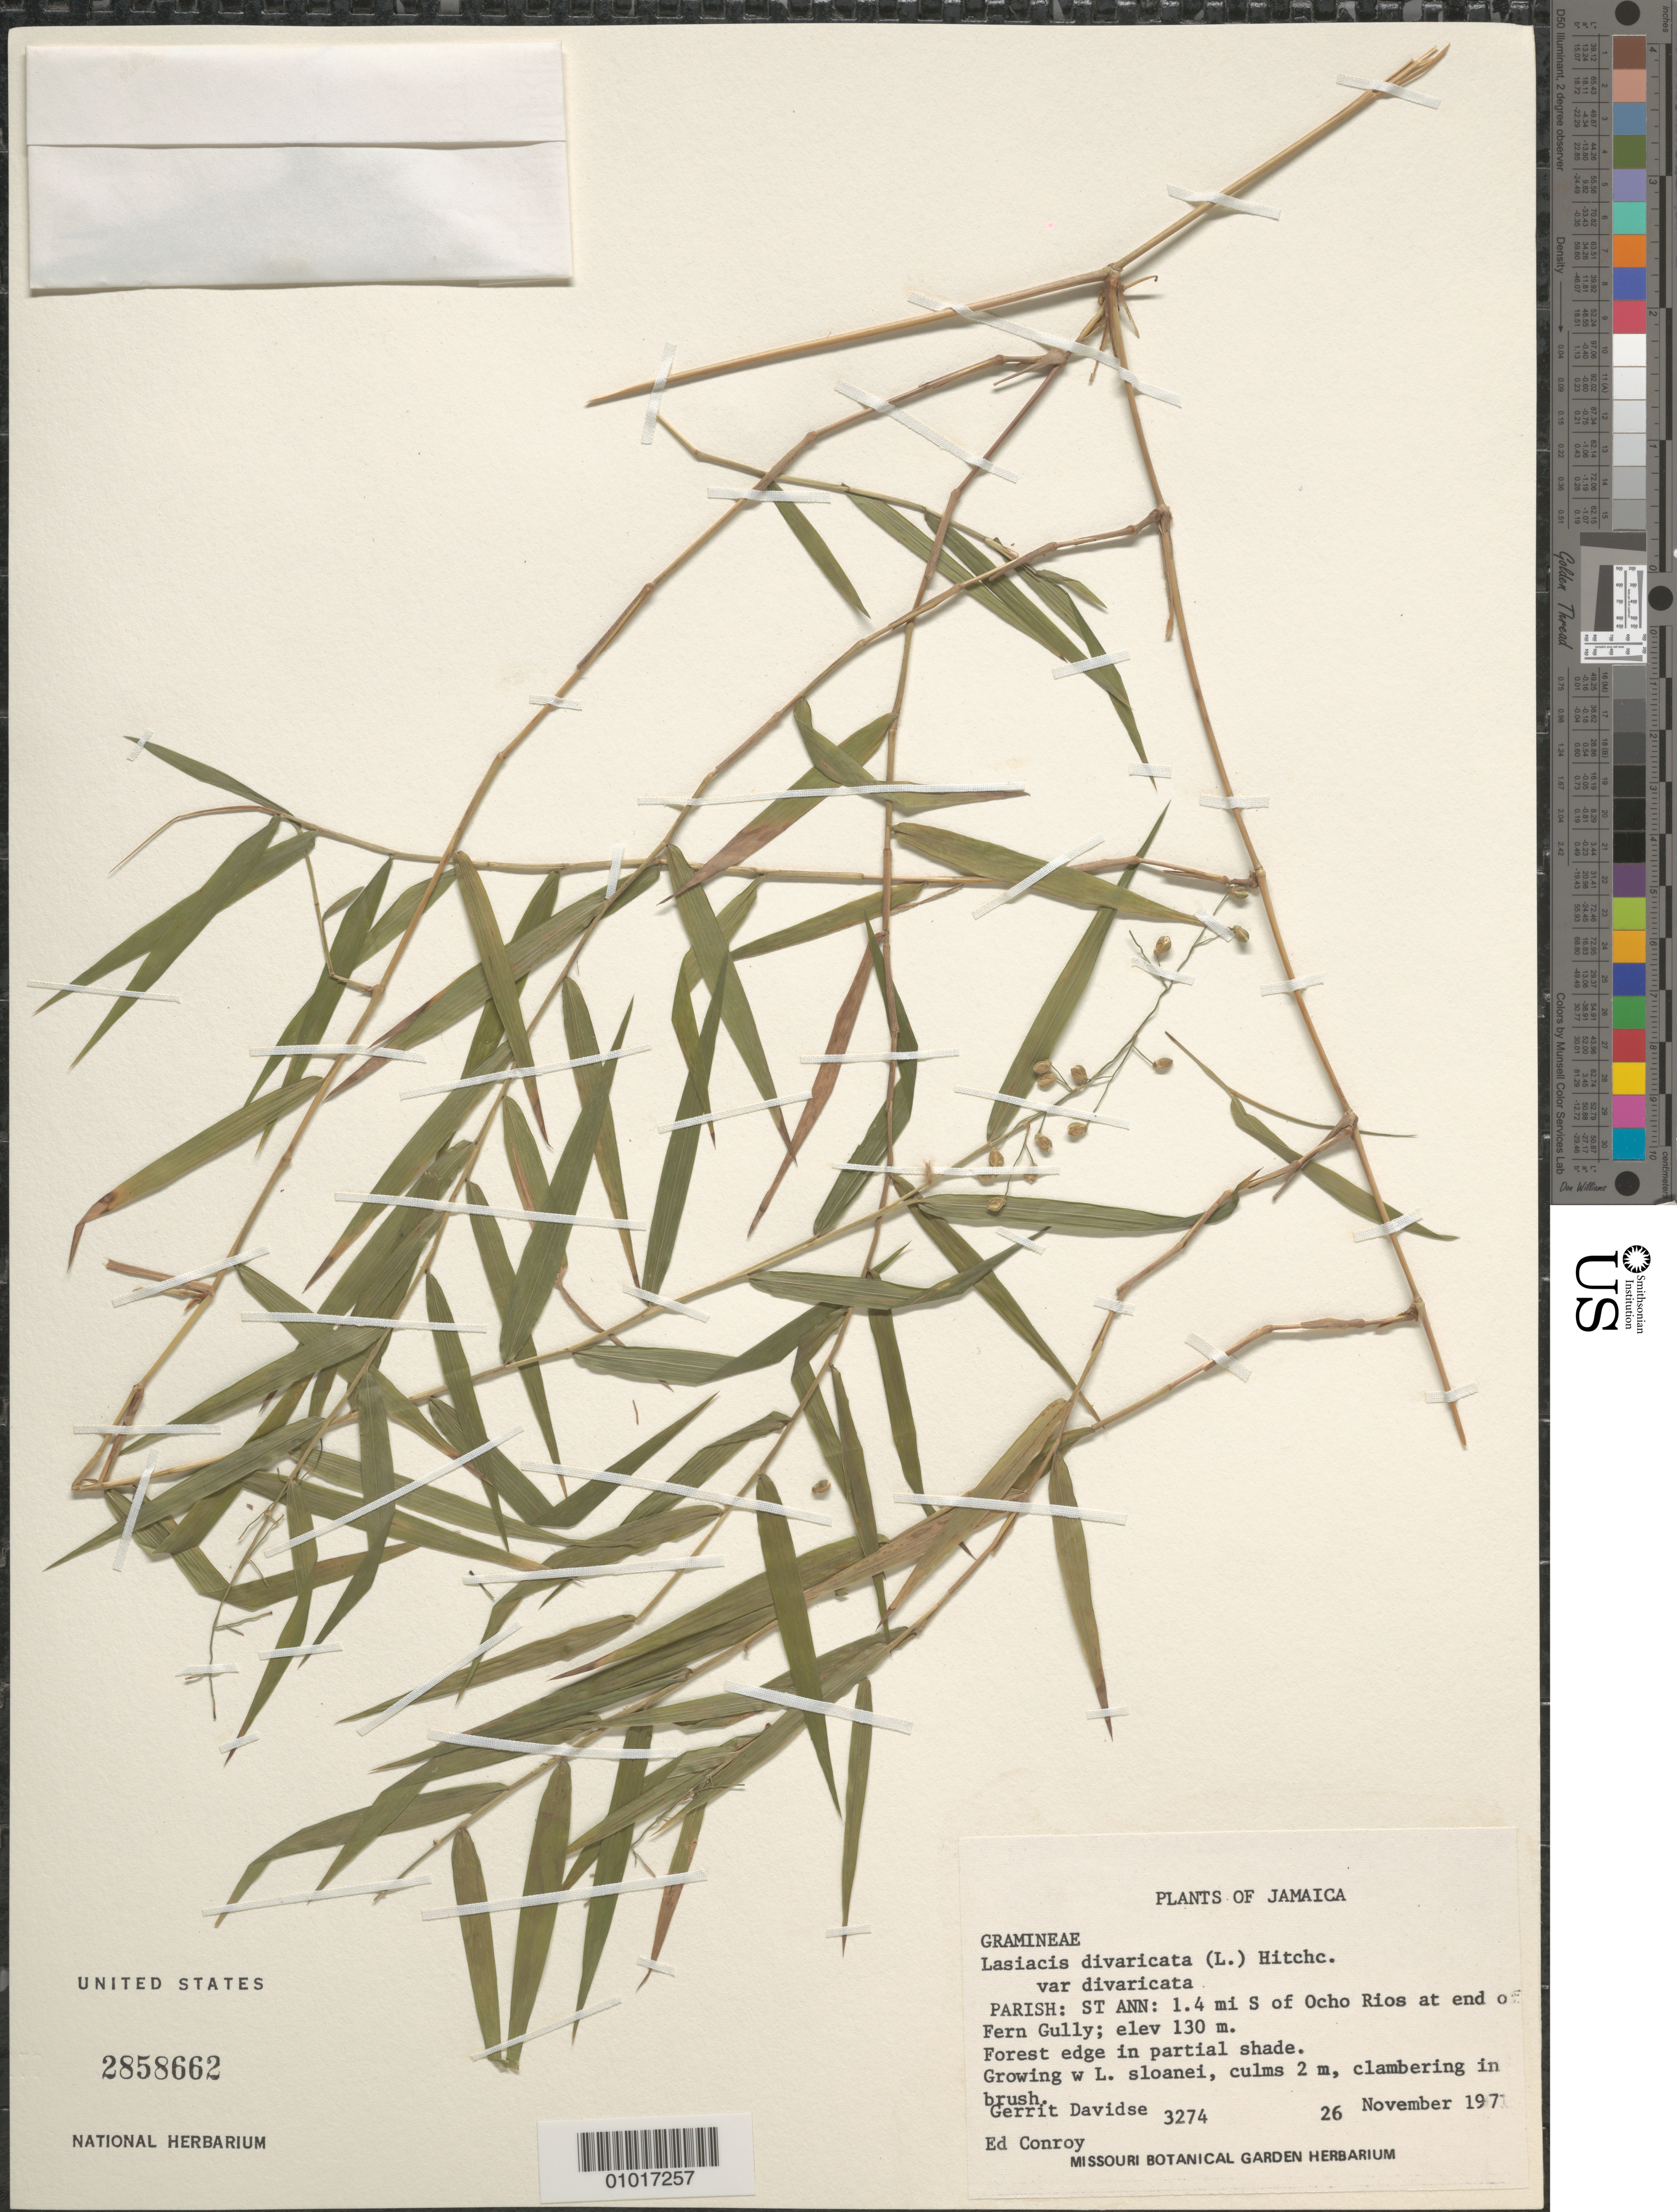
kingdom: Plantae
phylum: Tracheophyta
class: Liliopsida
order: Poales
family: Poaceae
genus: Lasiacis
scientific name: Lasiacis divaricata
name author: (L.) Hitchc.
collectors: E. Conroy & G. Davidse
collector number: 3274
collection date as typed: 26 Nov 1971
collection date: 1971-11-26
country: Jamaica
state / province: Saint Ann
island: Jamaica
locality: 1.4 miles south of Ocho Rios at end of Fern Gully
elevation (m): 130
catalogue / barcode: US 2858662